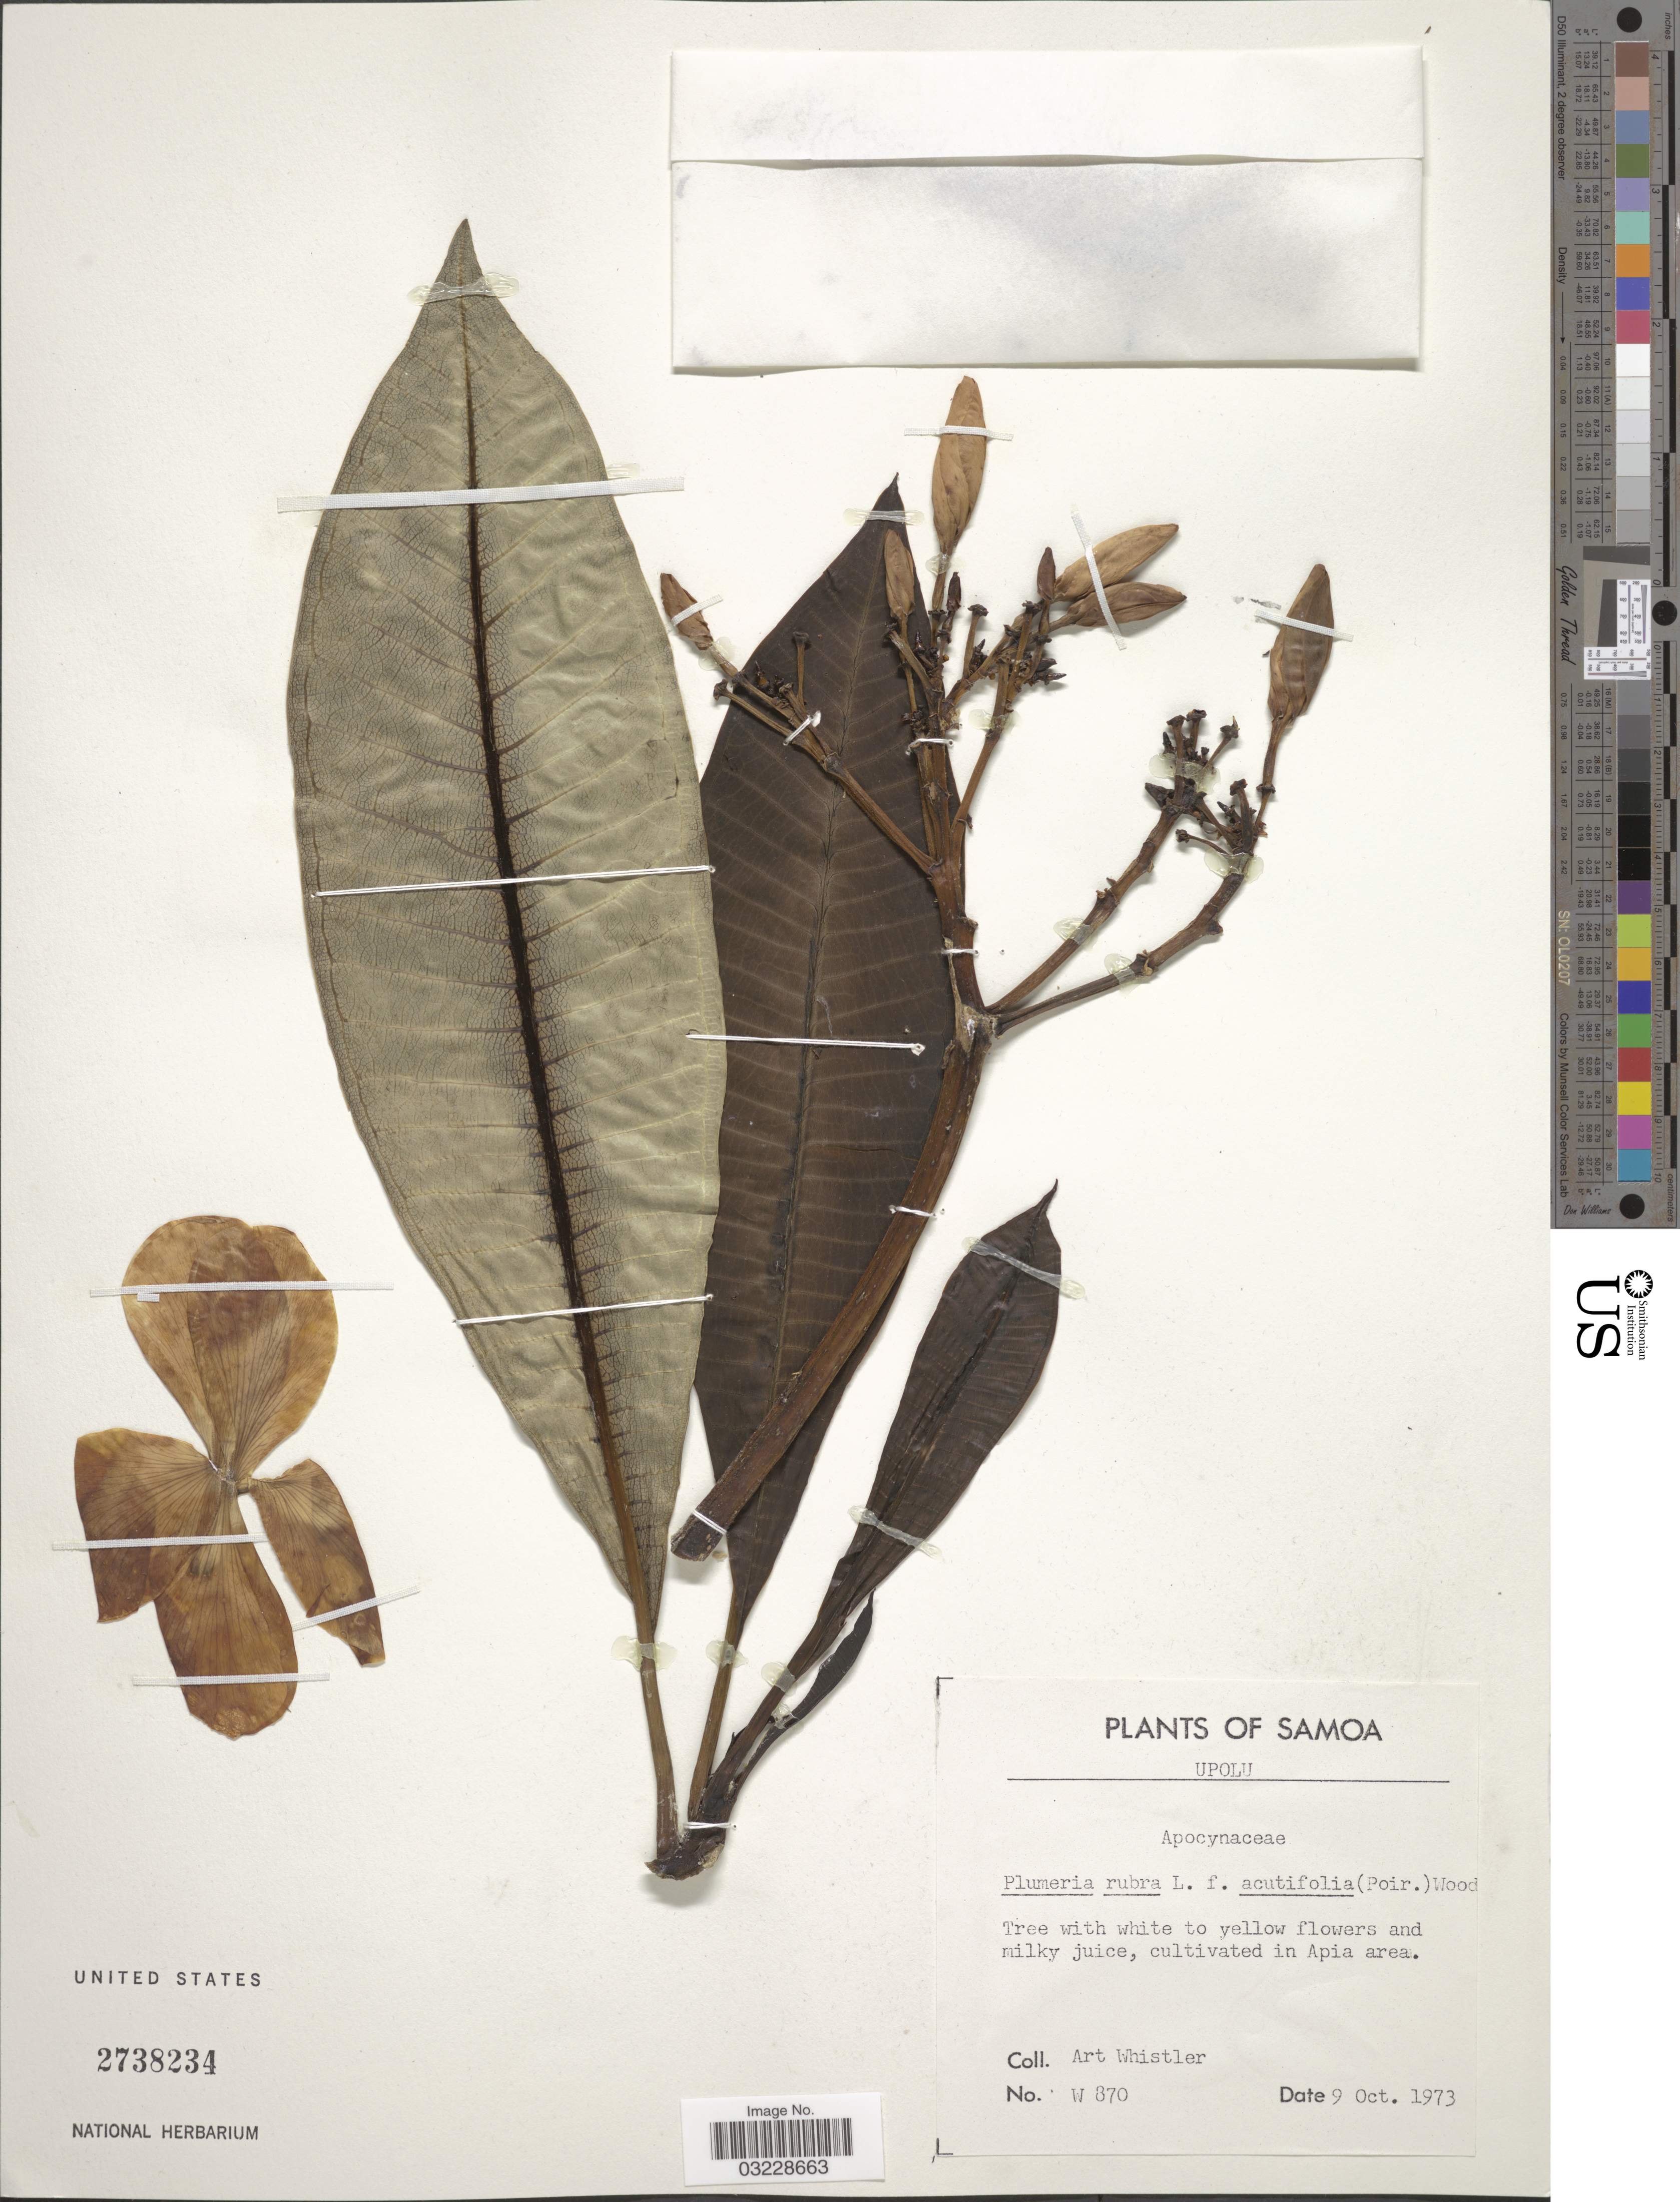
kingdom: Plantae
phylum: Tracheophyta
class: Magnoliopsida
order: Gentianales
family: Apocynaceae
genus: Plumeria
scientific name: Plumeria rubra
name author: L.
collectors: A. Whistler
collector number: W870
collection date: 1973-10-09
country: Samoa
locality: Samoa. Upolu. In Apia area.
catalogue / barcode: US 2738234